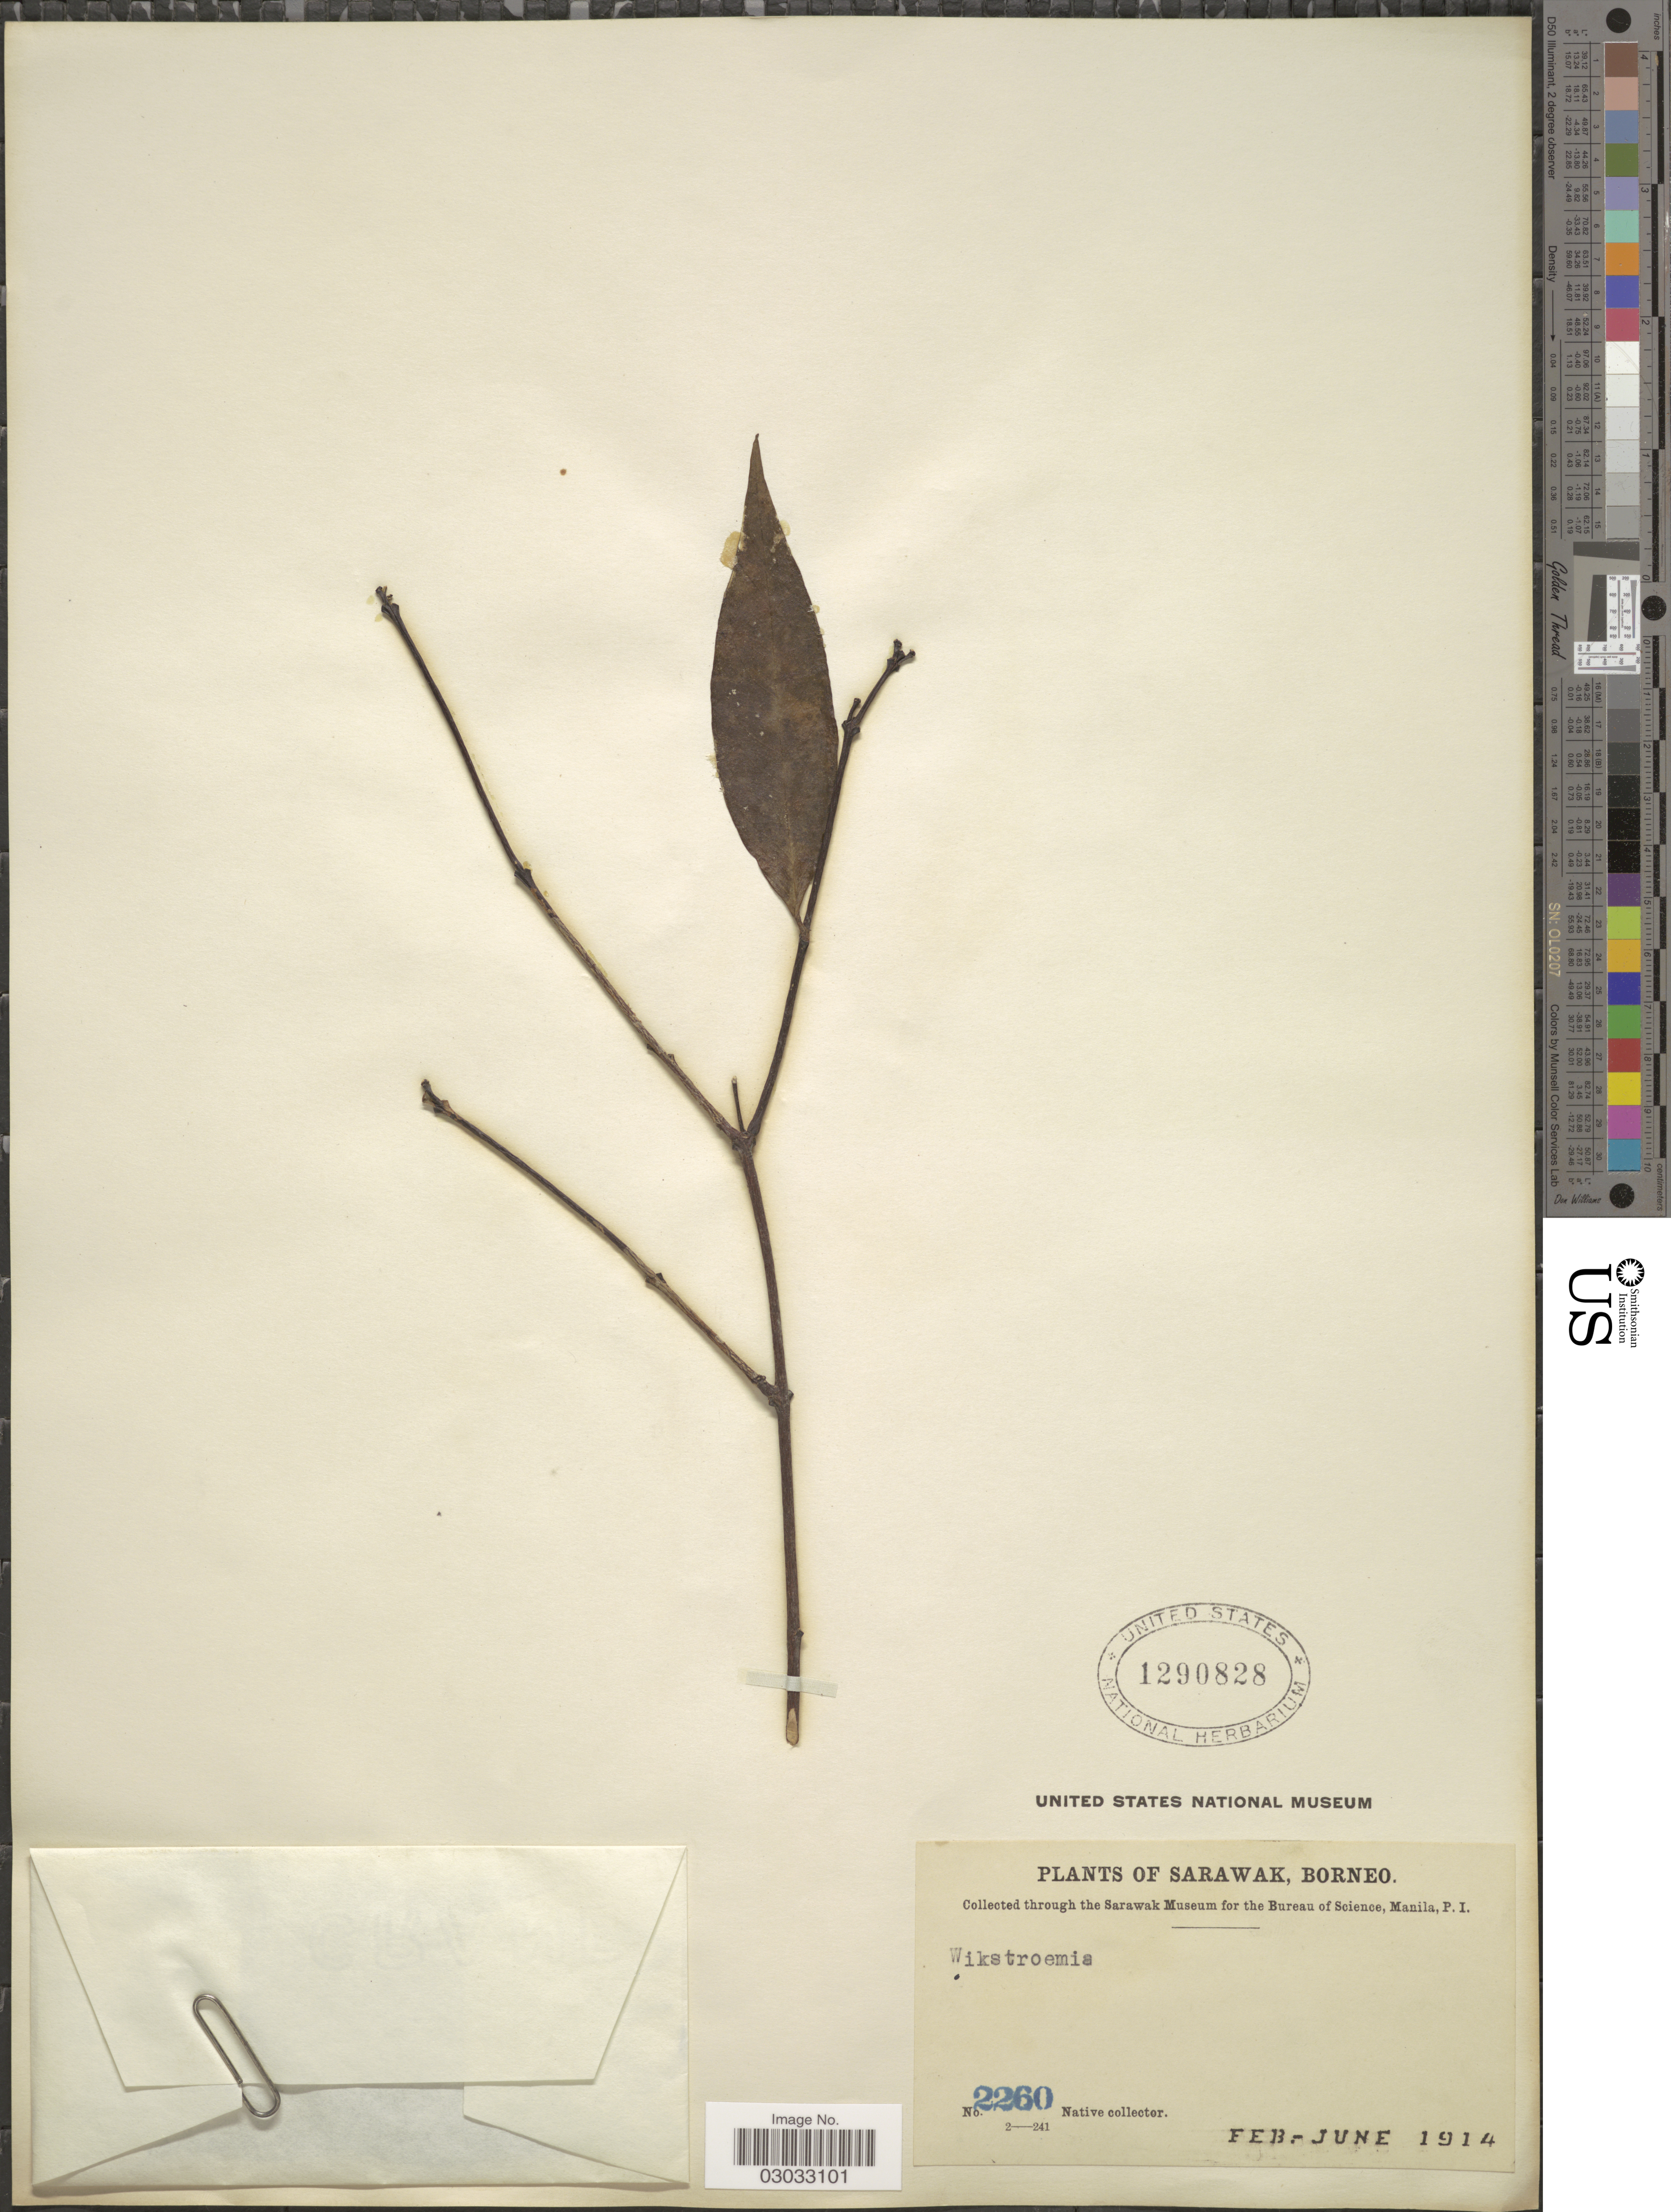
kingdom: Plantae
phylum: Tracheophyta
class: Magnoliopsida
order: Malvales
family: Thymelaeaceae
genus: Wikstroemia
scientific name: Wikstroemia sp.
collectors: Native collector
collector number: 2260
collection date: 1914-02/1914-06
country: Malaysia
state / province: Sarawak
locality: Borneo.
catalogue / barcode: US 1290828